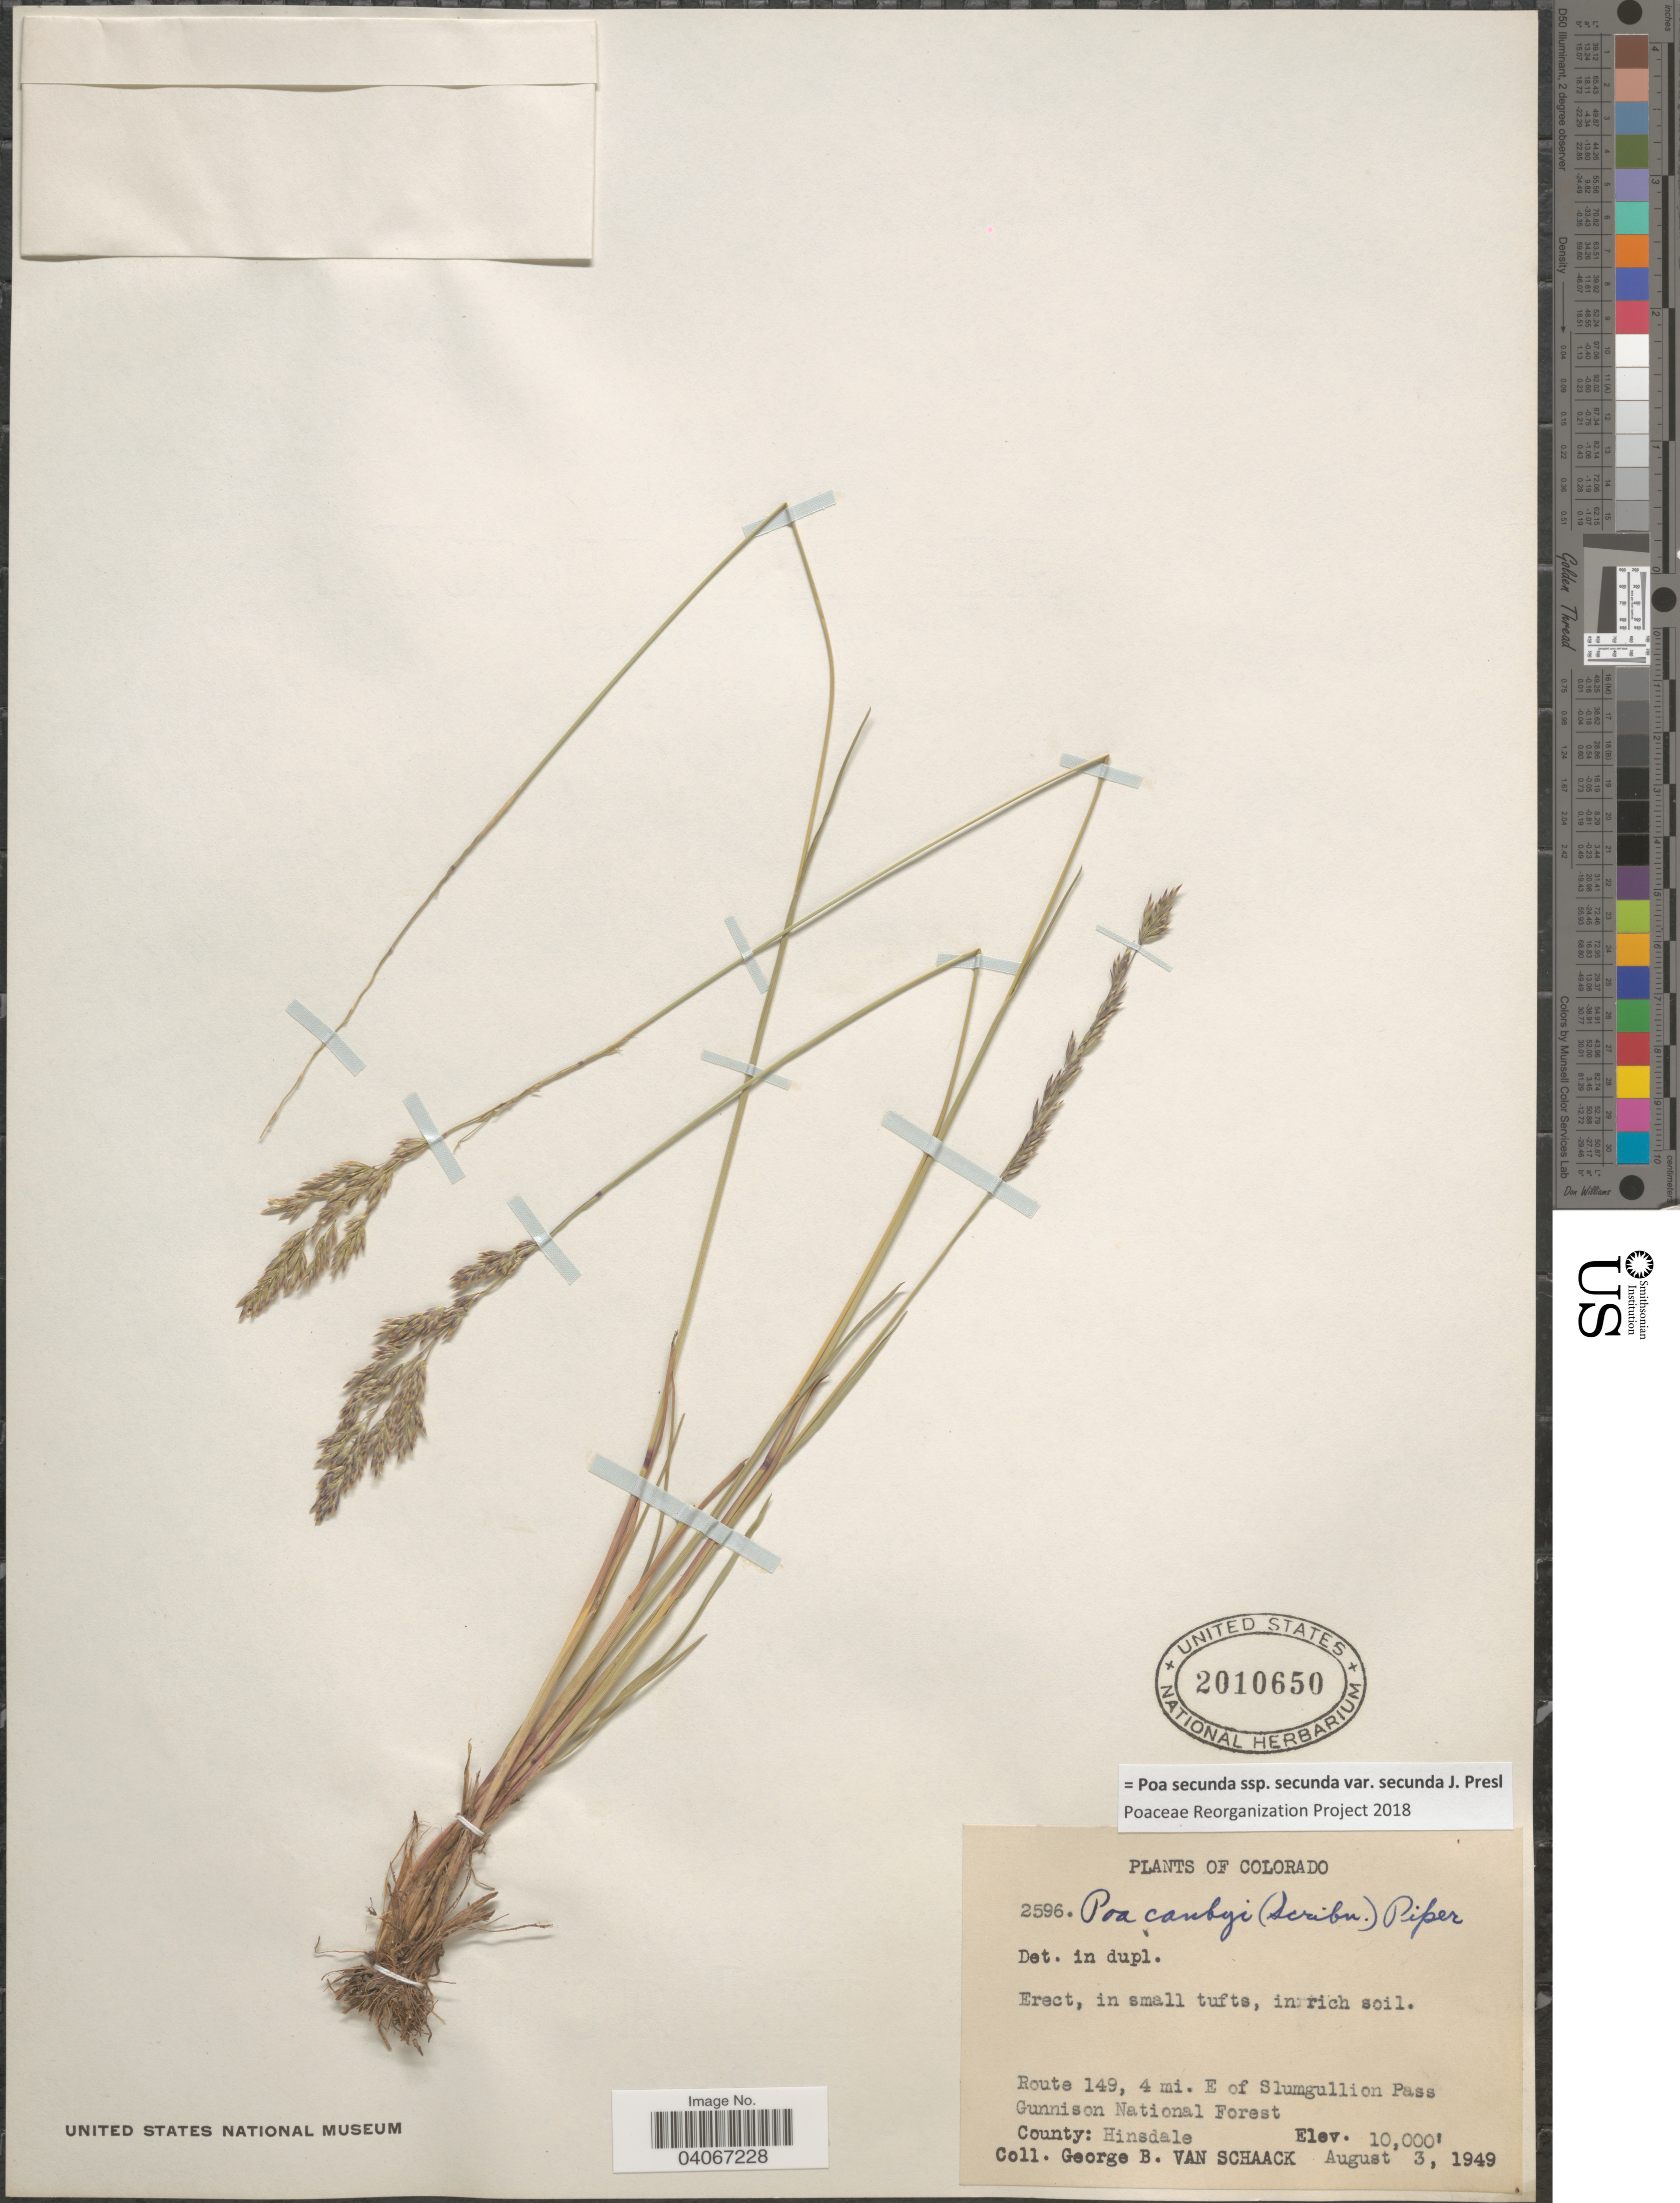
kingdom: Plantae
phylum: Tracheophyta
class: Liliopsida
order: Poales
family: Poaceae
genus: Poa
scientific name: Poa secunda subsp. secunda var. secunda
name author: J. Presl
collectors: G. Van Schaack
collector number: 2596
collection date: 1949-08-03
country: United States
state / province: Colorado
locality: Route 149, 4 mi. E of Slumgullion Pass Gunnison National Forest. County: Hinsdale.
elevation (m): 3048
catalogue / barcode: US 2010650